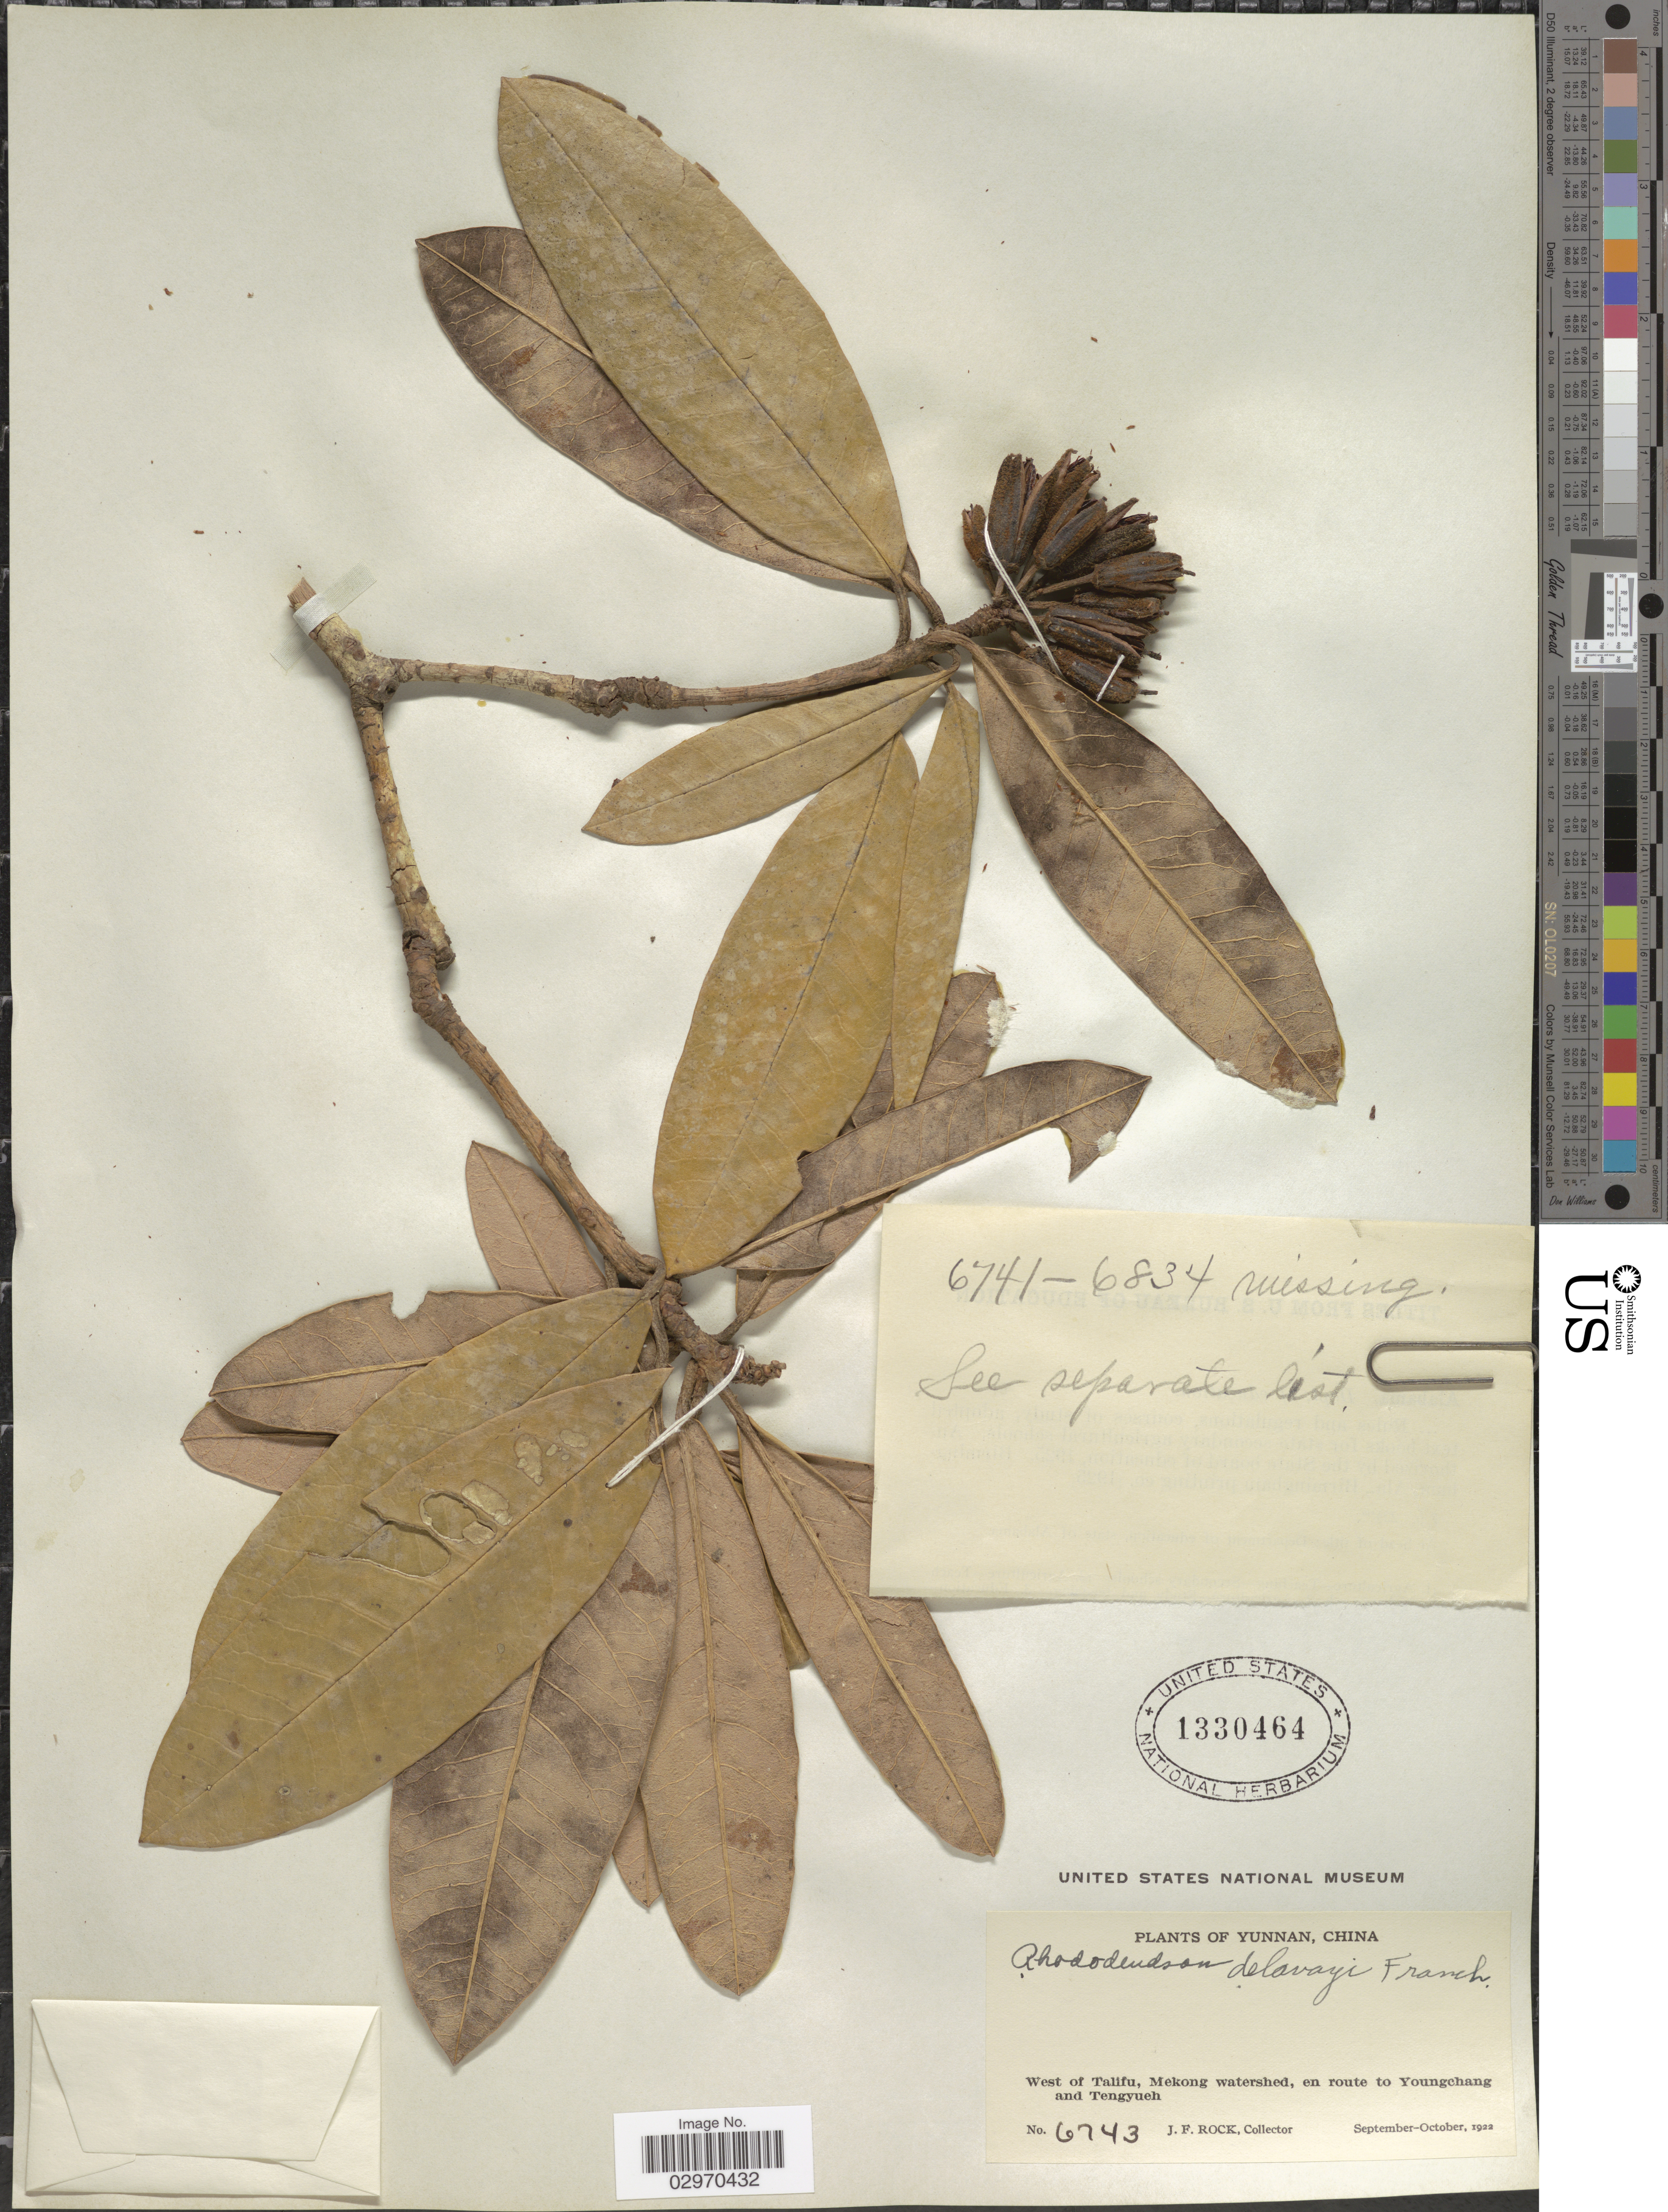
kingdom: Plantae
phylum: Tracheophyta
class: Magnoliopsida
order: Ericales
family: Ericaceae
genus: Rhododendron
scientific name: Rhododendron delavayi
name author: Franch.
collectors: J. Rock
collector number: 6743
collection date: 1922-09/1922-10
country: China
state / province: Yunnan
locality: West of Talifu, Mekong watershed, en route to Youngchang and Tengyueh.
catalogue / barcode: US 1330464